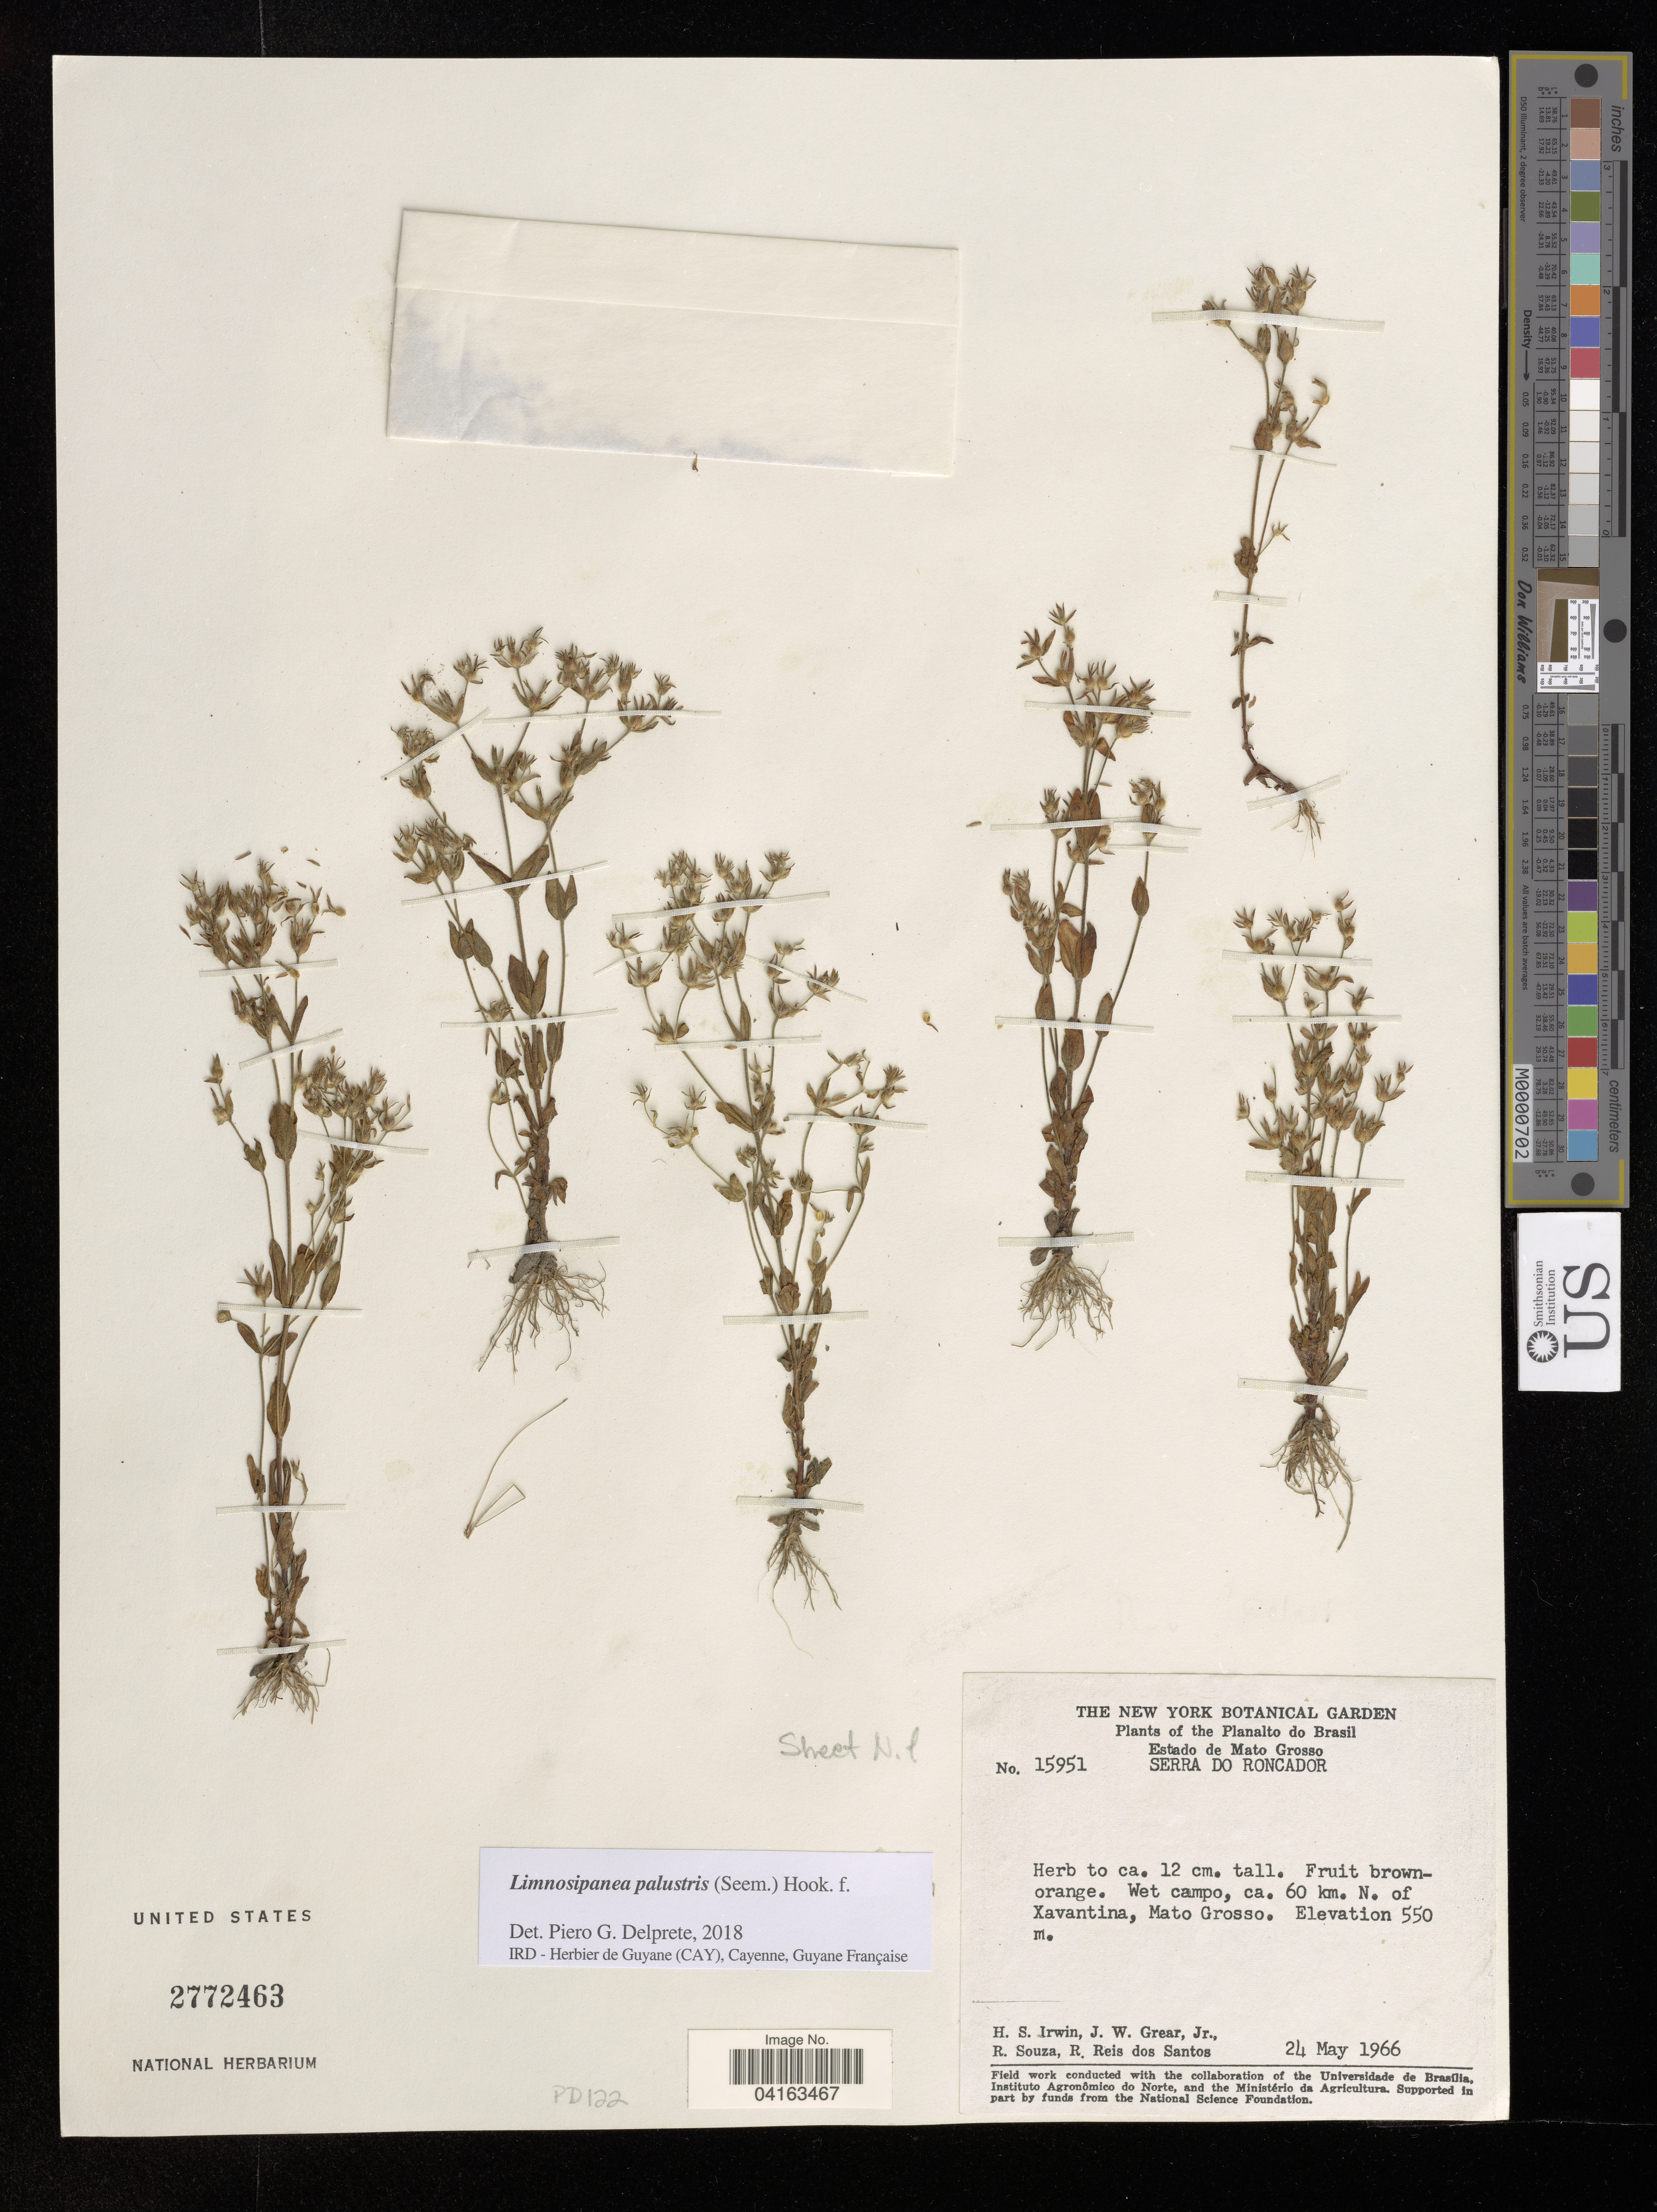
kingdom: Plantae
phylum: Tracheophyta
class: Magnoliopsida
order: Gentianales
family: Rubiaceae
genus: Limnosipanea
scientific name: Limnosipanea palustris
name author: (Seem.) Hook. f.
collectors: H. Irwin, J. W. Grear, R. Souza & R. Reis dos Santos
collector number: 15951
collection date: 1966-05-24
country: Brazil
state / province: Mato Grosso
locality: Estado de Mato Grosso. Serra Do Roncador. Wet campo, ca. 60 km. N. of Xavantina.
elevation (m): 550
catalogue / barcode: US 2772463